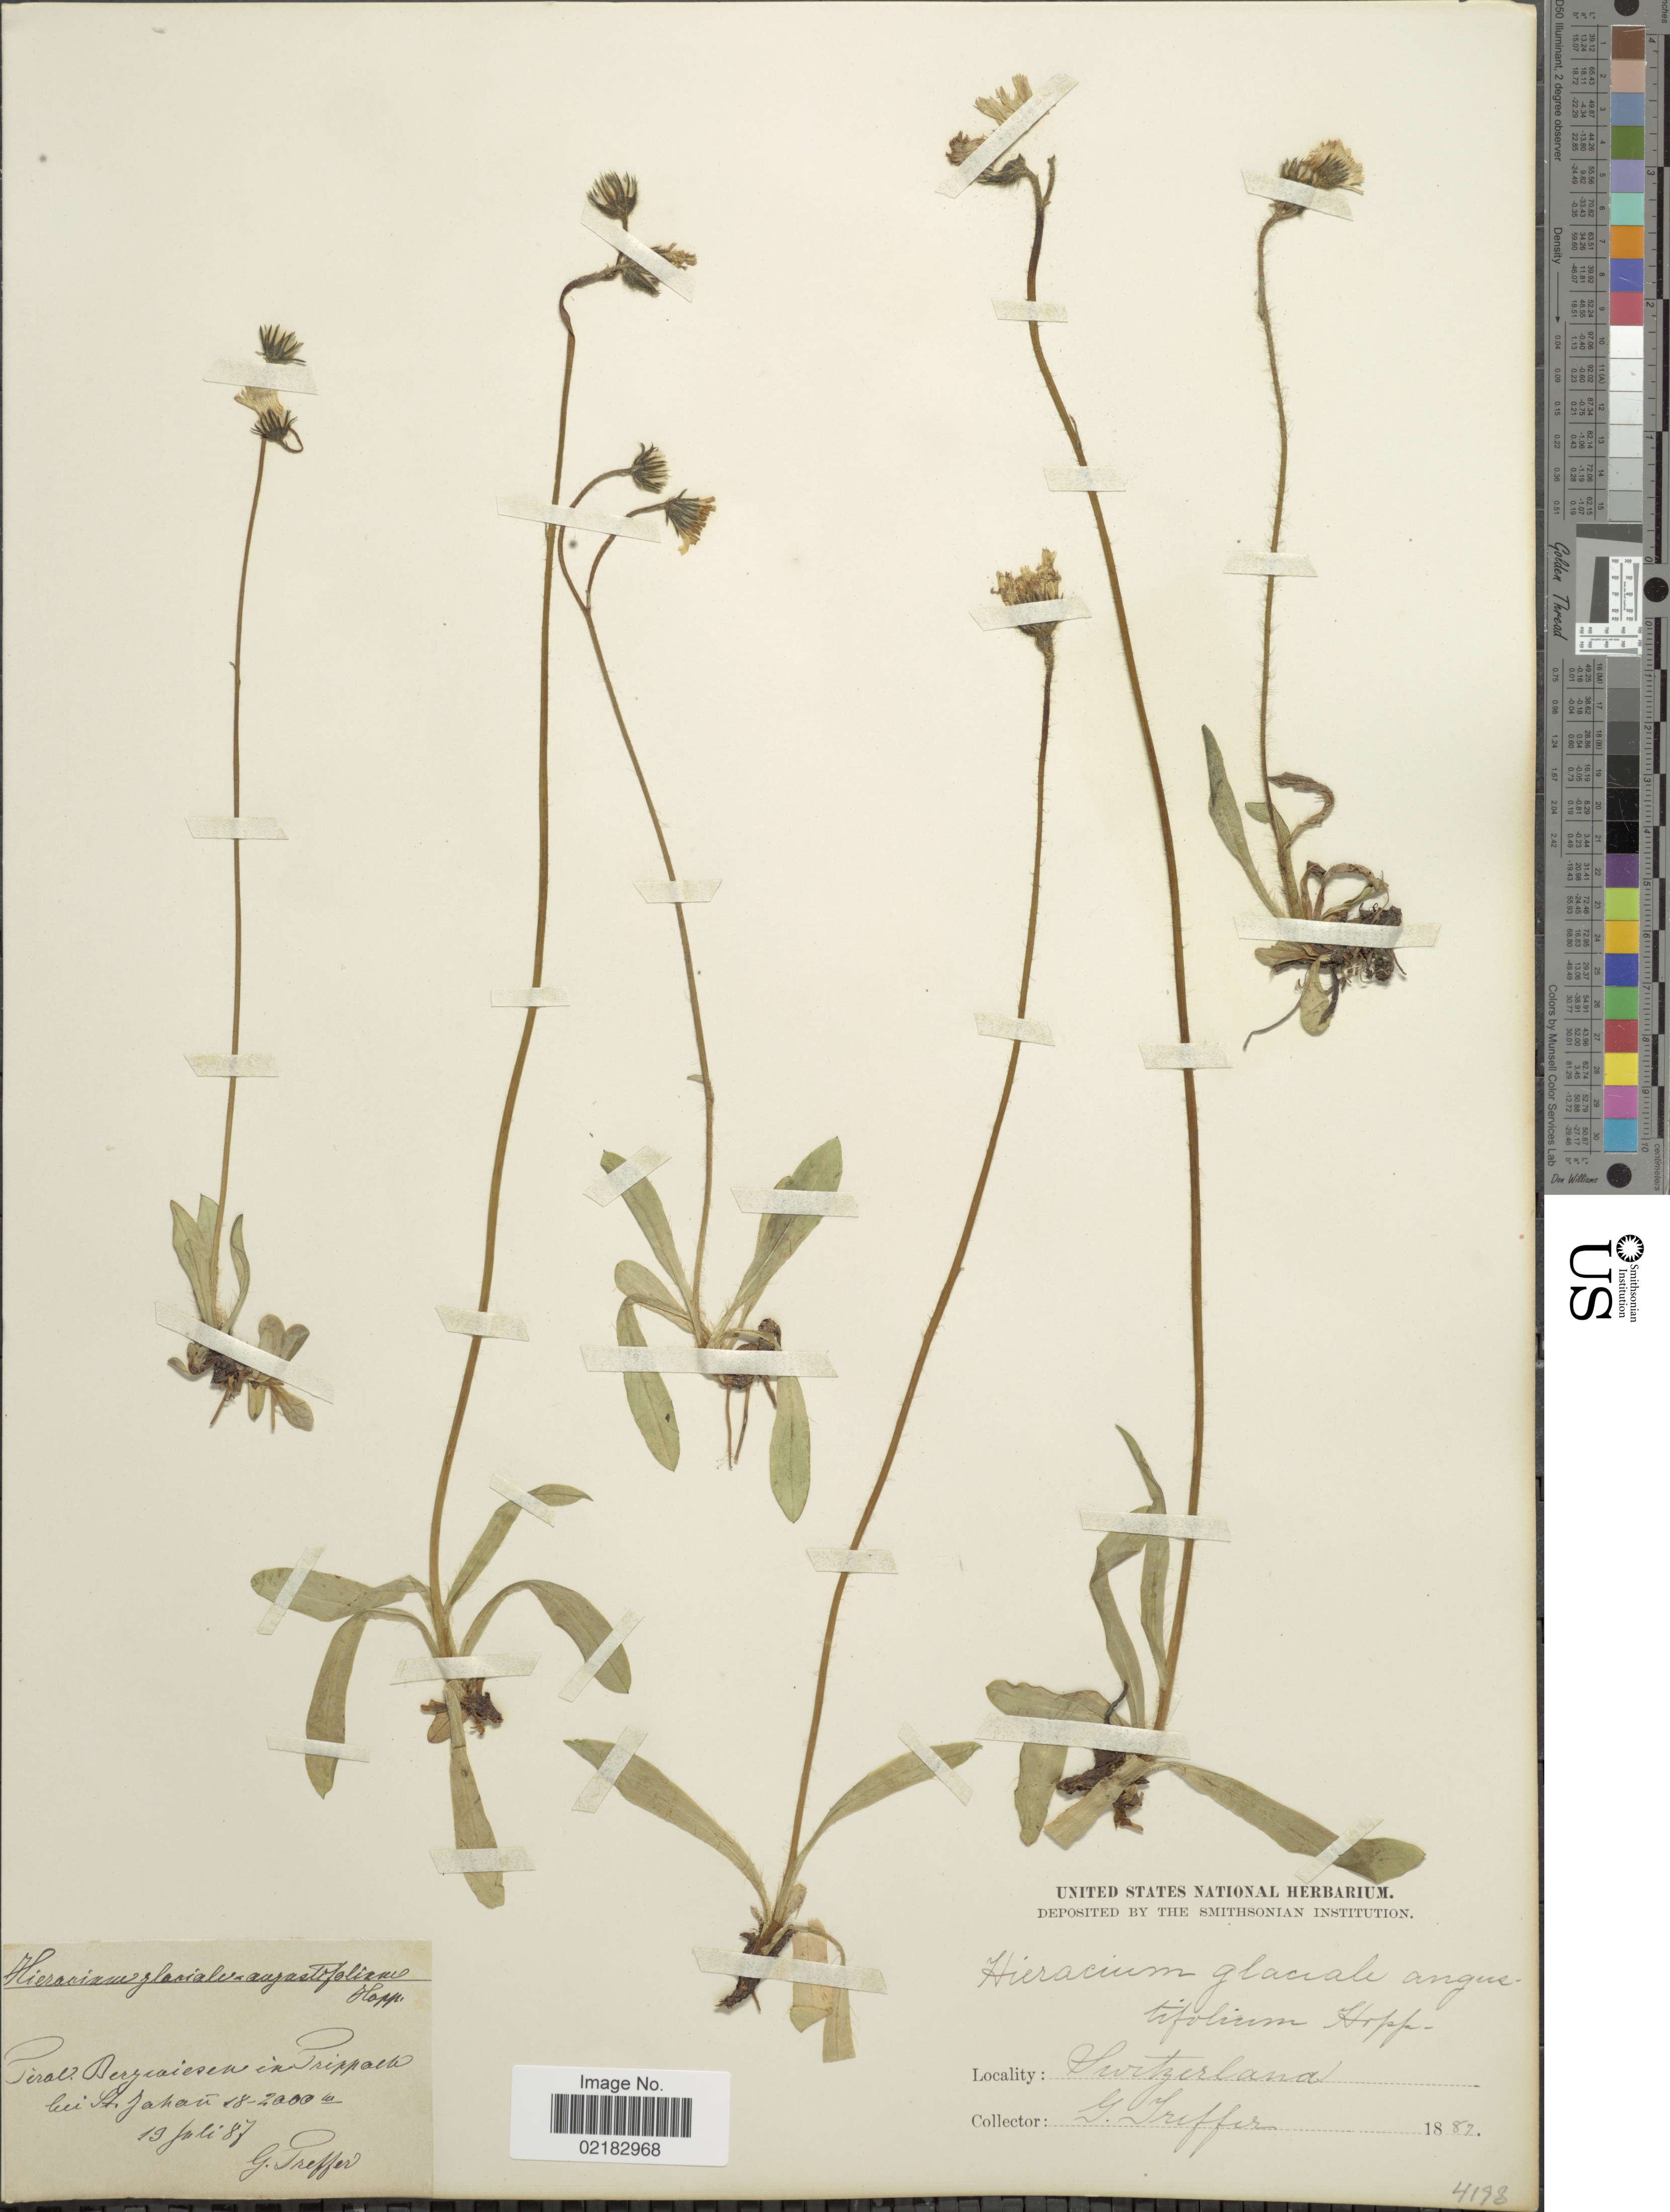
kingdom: Plantae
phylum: Tracheophyta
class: Magnoliopsida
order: Asterales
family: Asteraceae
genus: Hieracium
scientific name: Hieracium glaciale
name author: Reyn.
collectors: G. Treffer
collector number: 4198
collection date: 1887-07-19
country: Italy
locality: Tirol. Bergwiesen in Trippach bei St. johan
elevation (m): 18